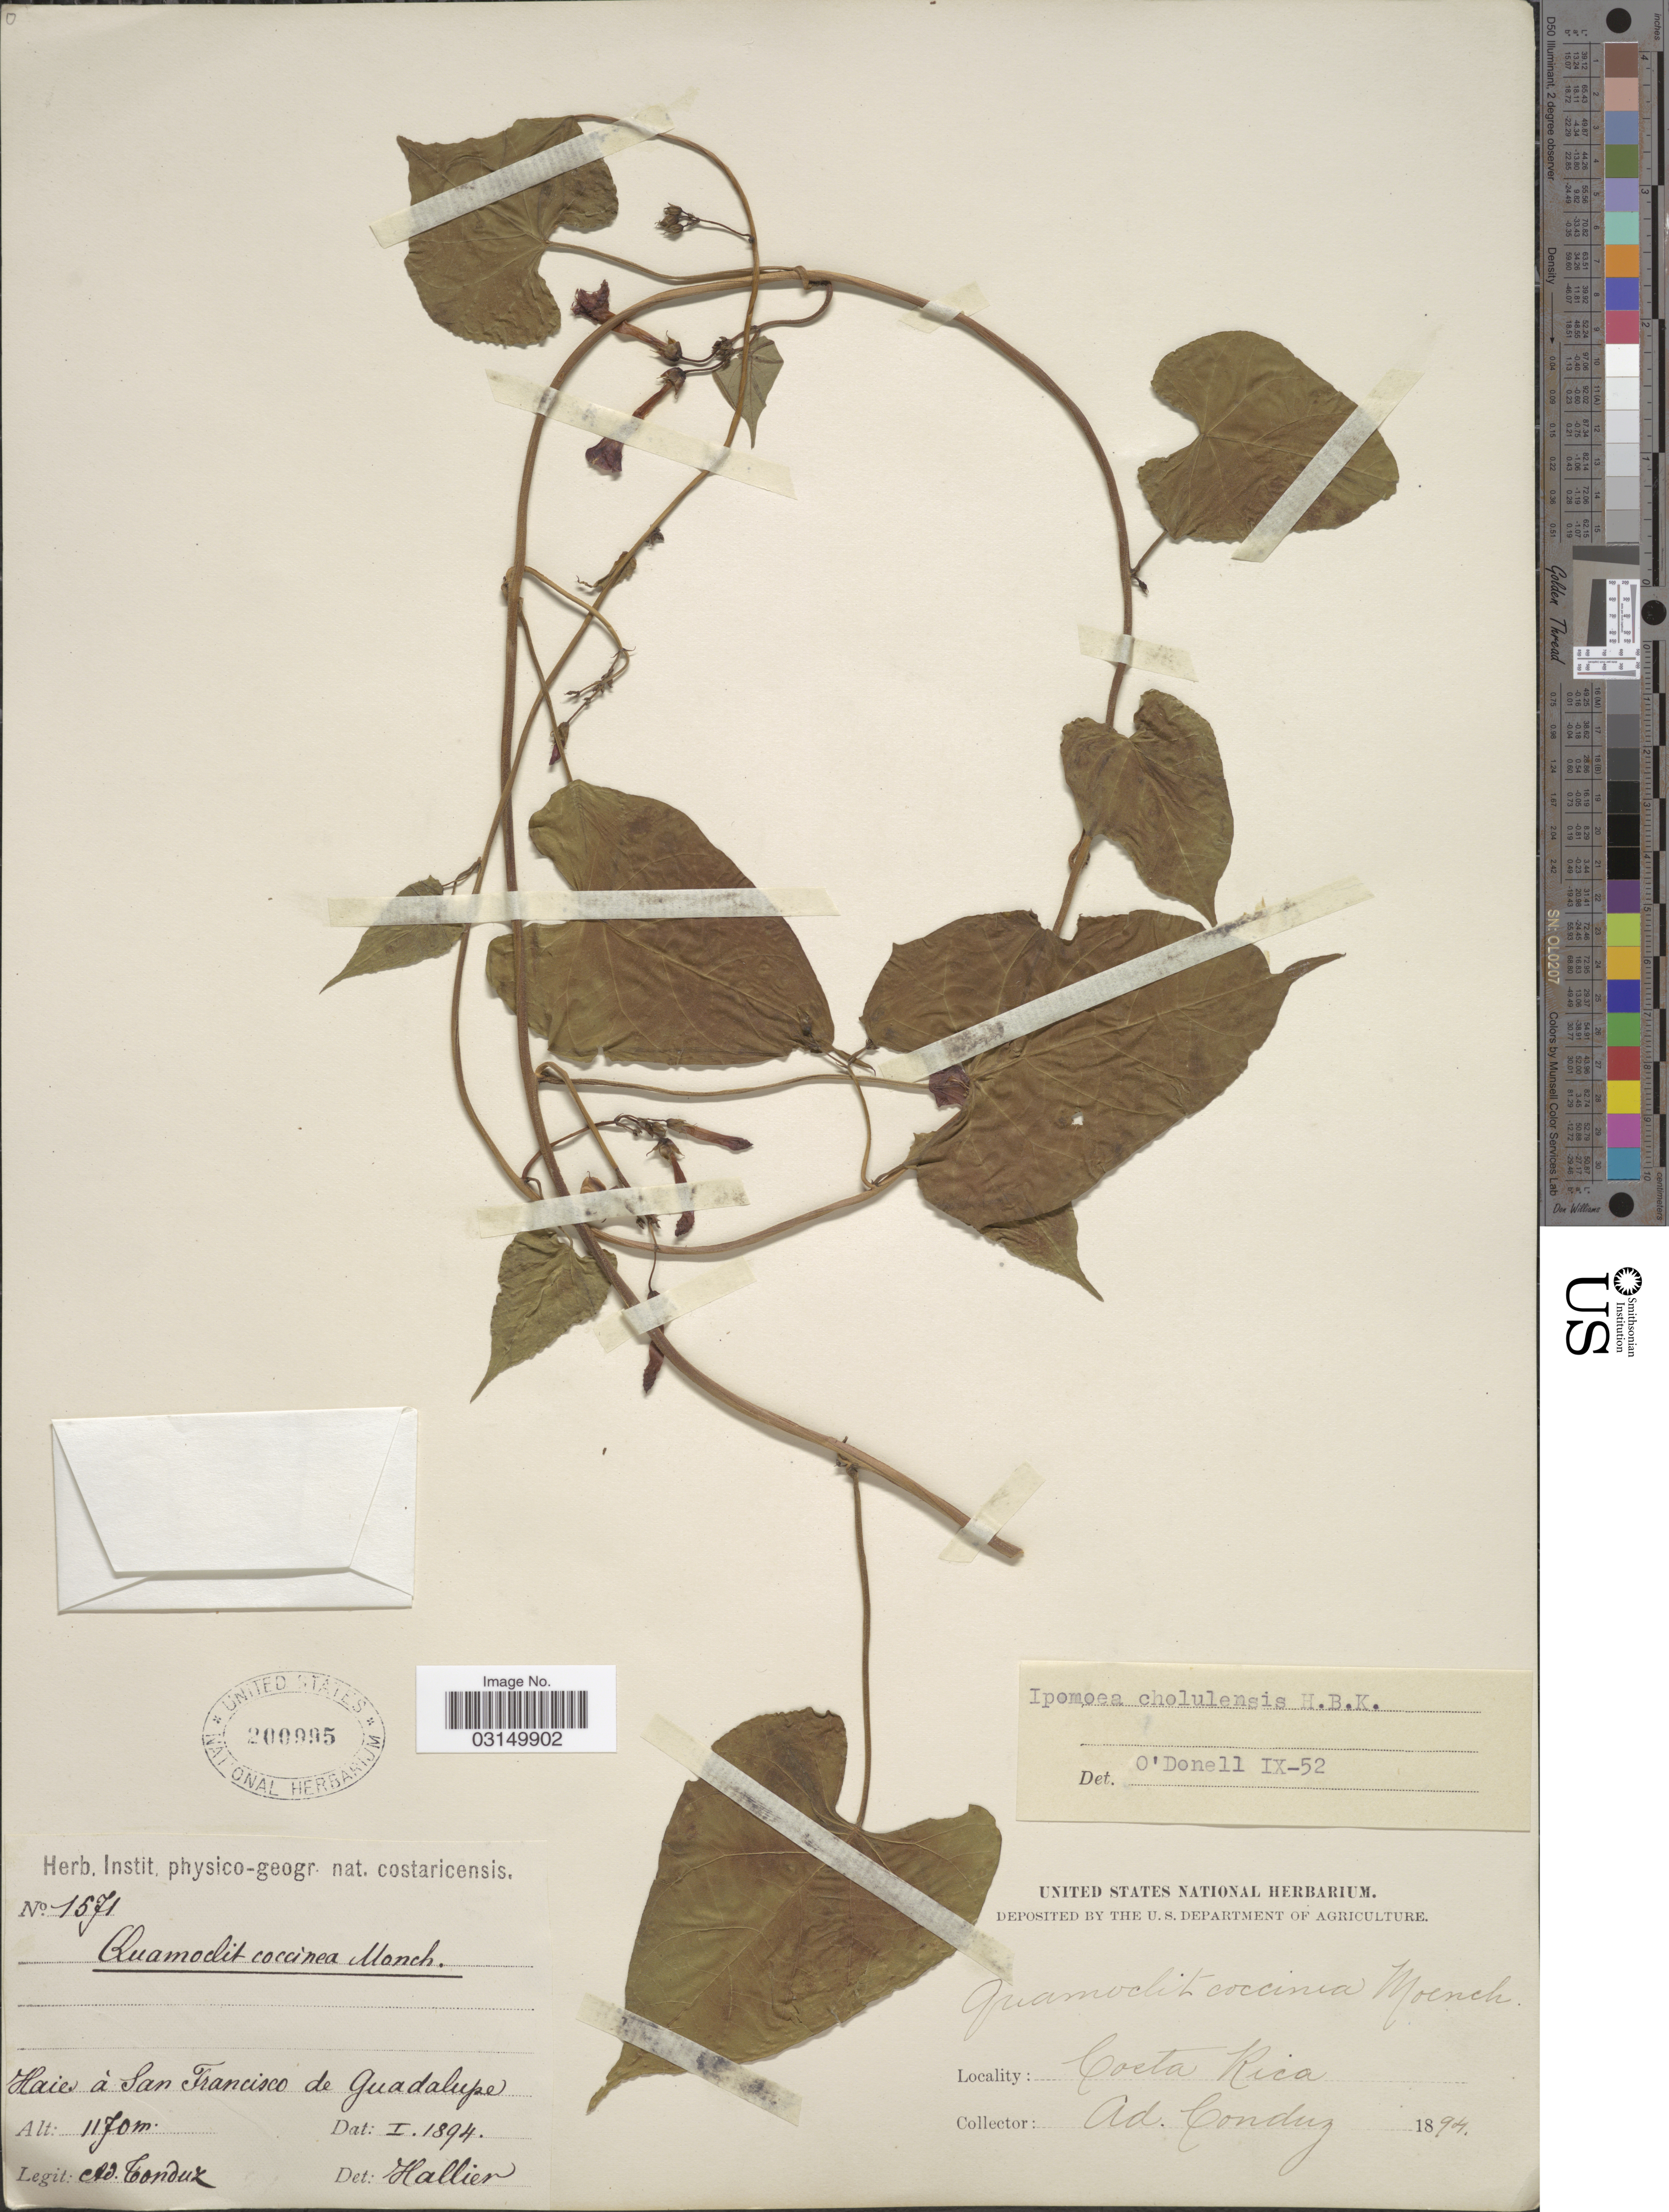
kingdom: Plantae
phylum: Tracheophyta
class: Magnoliopsida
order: Solanales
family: Convolvulaceae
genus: Ipomoea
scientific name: Ipomoea cholulensis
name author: Kunth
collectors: A. Tonduz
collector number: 1571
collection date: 1894-01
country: Costa Rica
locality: Haie à San Francisco de Guadalupe.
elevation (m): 1170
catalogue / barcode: US 200995